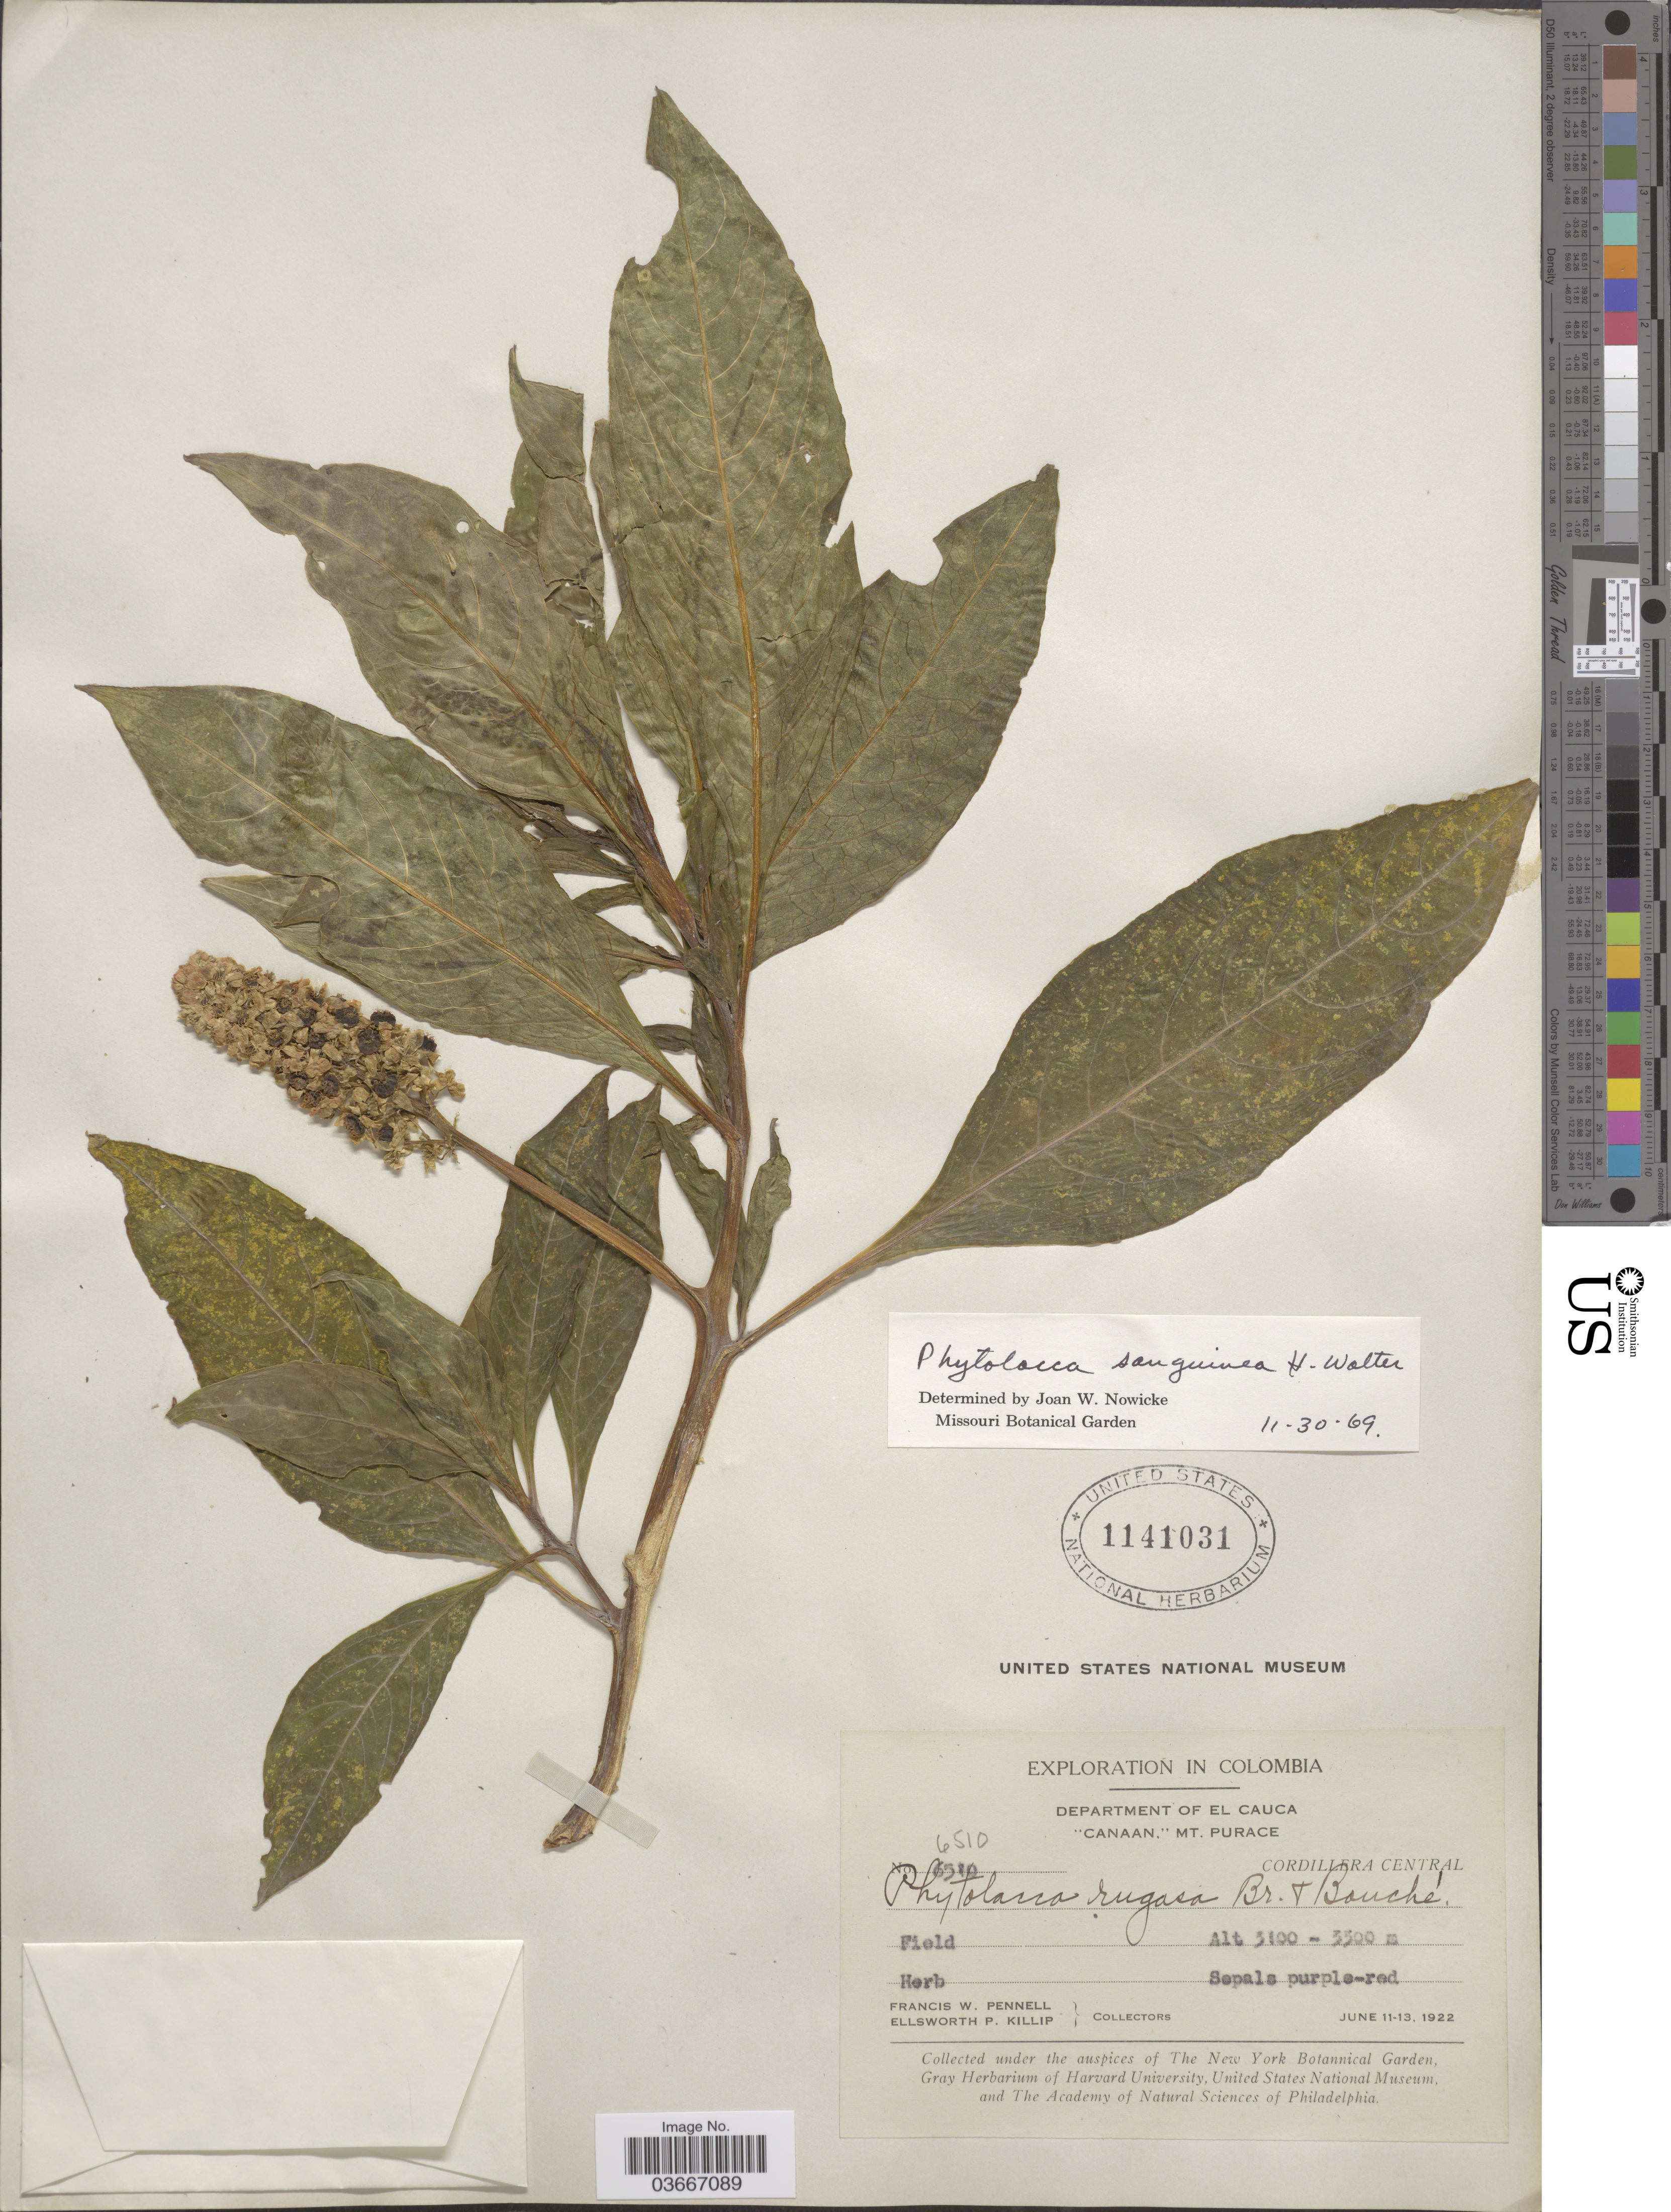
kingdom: Plantae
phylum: Tracheophyta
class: Magnoliopsida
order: Caryophyllales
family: Phytolaccaceae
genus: Phytolacca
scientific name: Phytolacca sanguinea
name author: H. Walter in Engl.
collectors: F. W. Pennell & E. P. Killip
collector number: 6510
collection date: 1922-06-11/1922-06-13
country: Colombia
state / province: Cauca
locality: Department of El Cauca. "Canaan," Mt. Purace. Cordillera Central.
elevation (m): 3100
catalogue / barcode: US 1141031